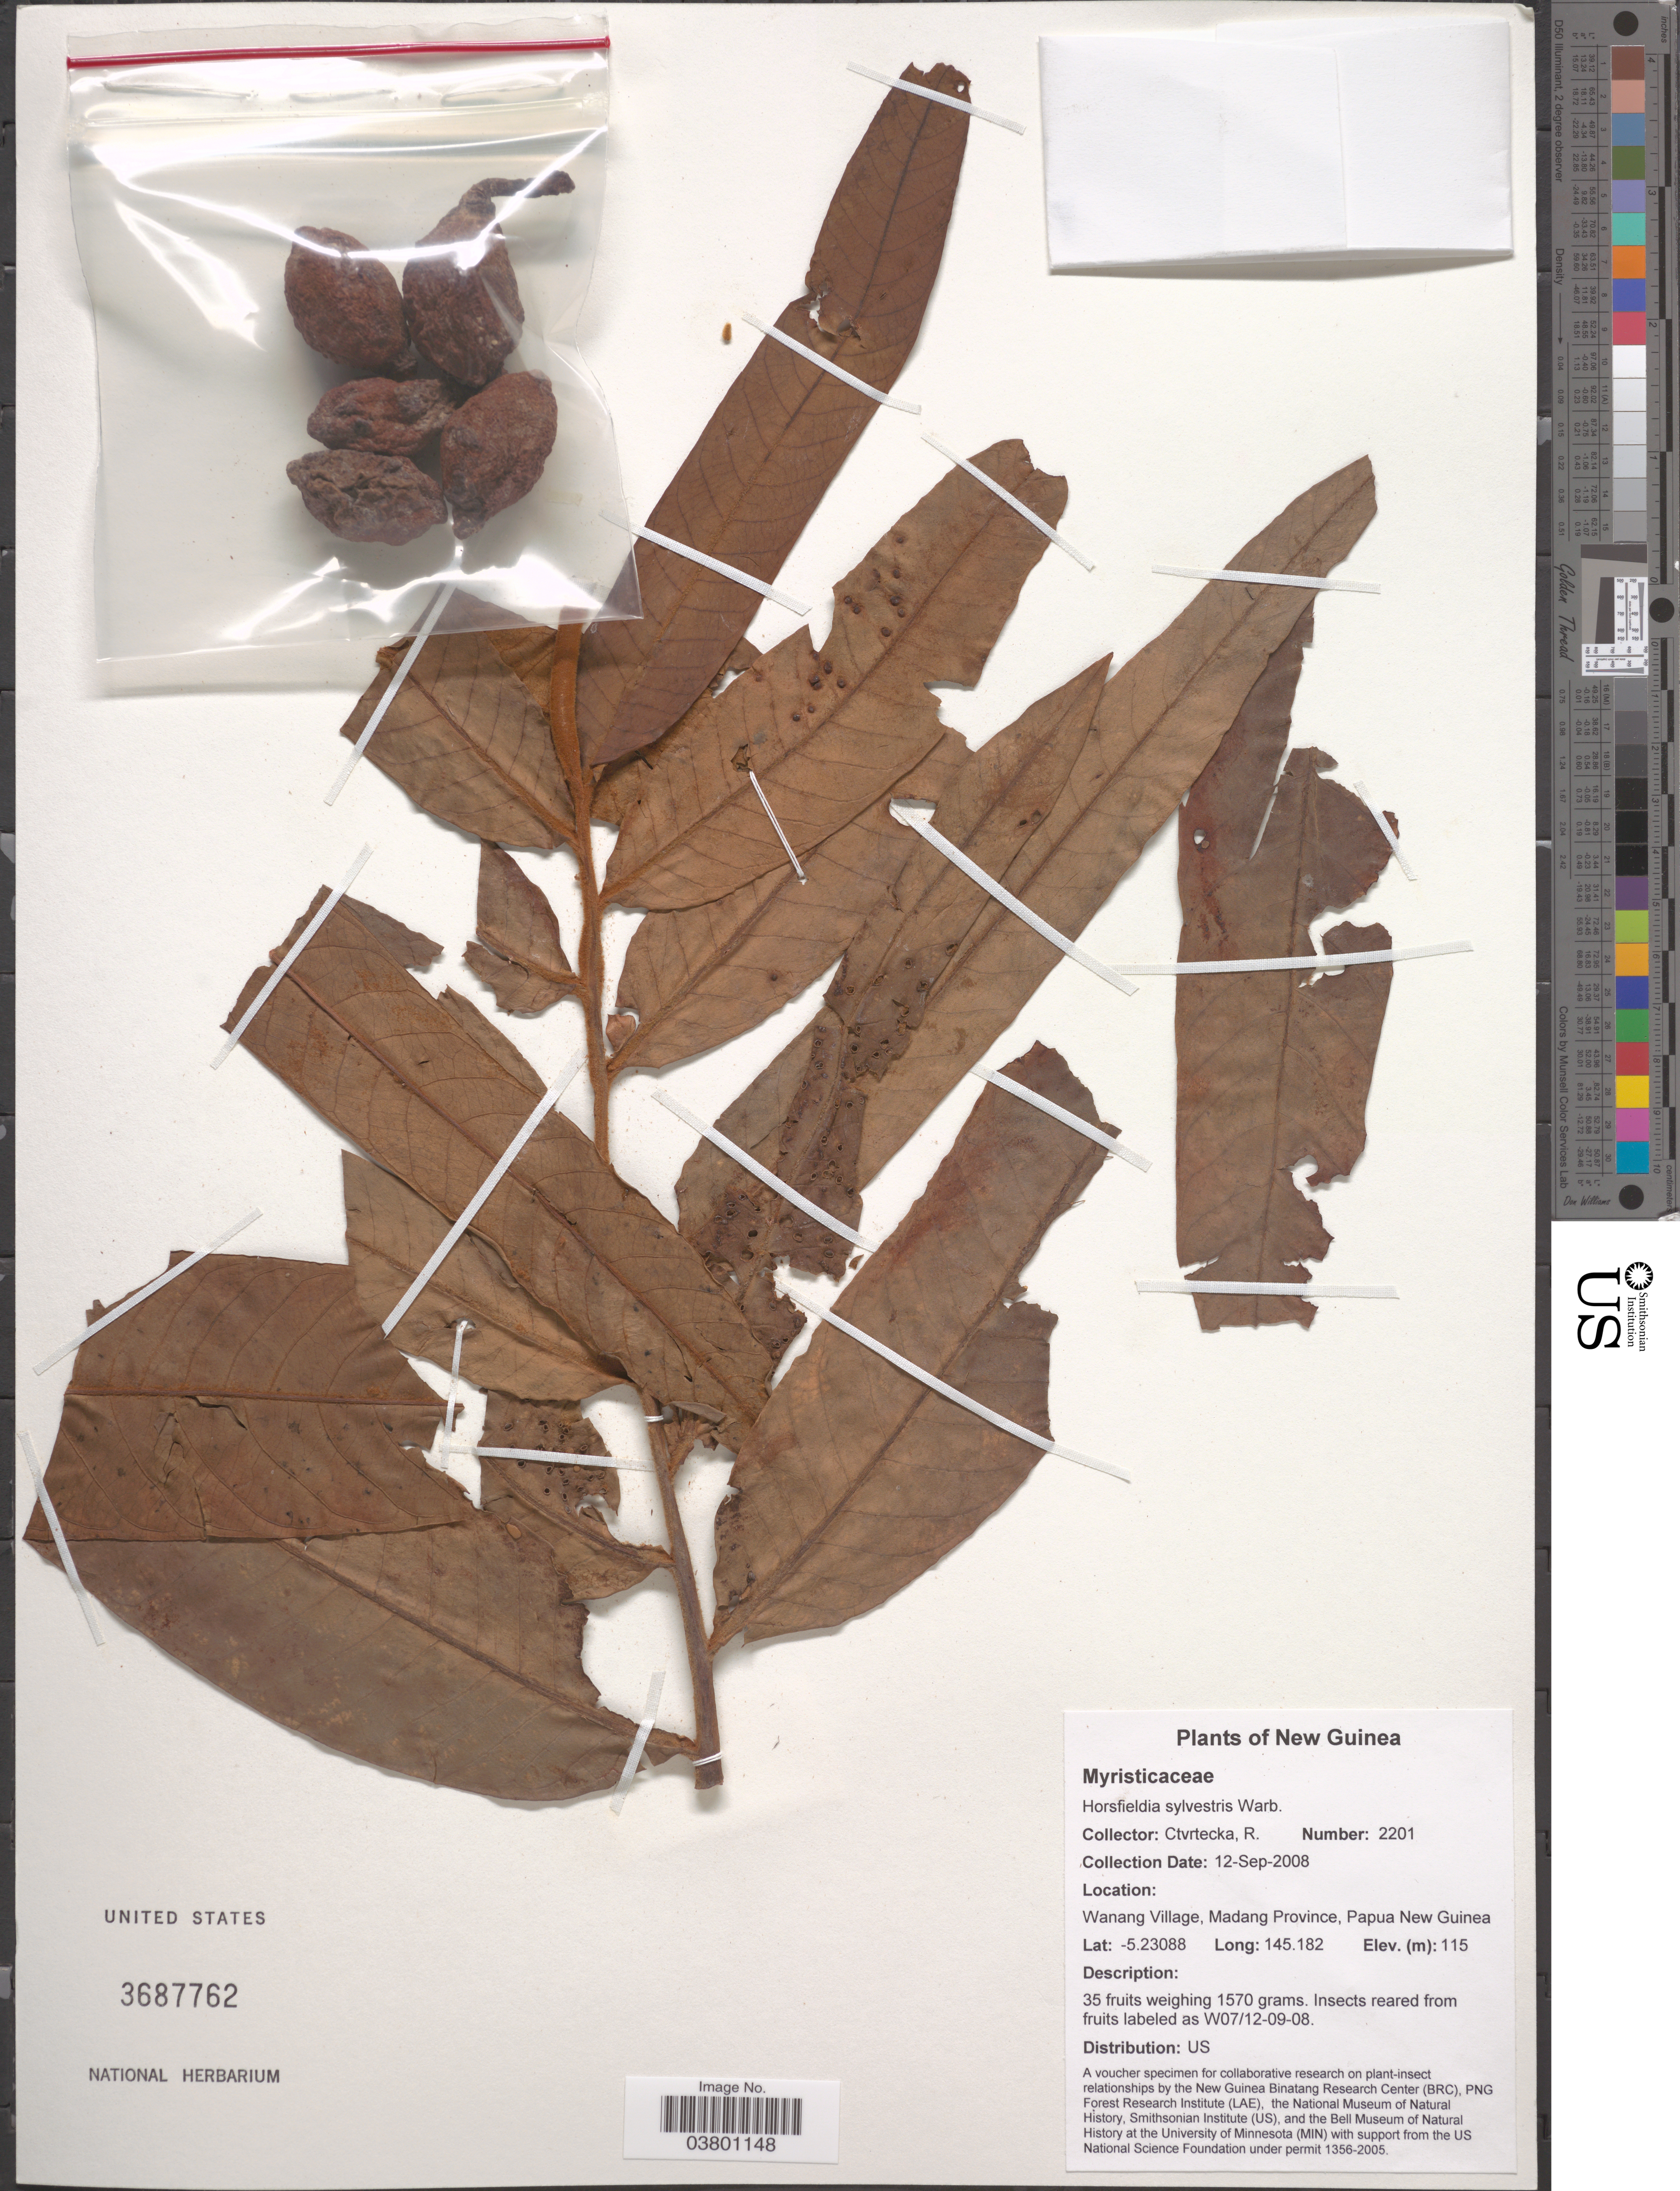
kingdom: Plantae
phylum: Tracheophyta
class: Magnoliopsida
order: Magnoliales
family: Myristicaceae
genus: Horsfieldia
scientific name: Horsfieldia sylvestris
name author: (Houtt.) Warb.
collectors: R. Ctvrtecka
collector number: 2201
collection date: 2008-09-12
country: Papua New Guinea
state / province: Madang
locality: New Guinea. Wanang Village.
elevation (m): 115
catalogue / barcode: US 3687762